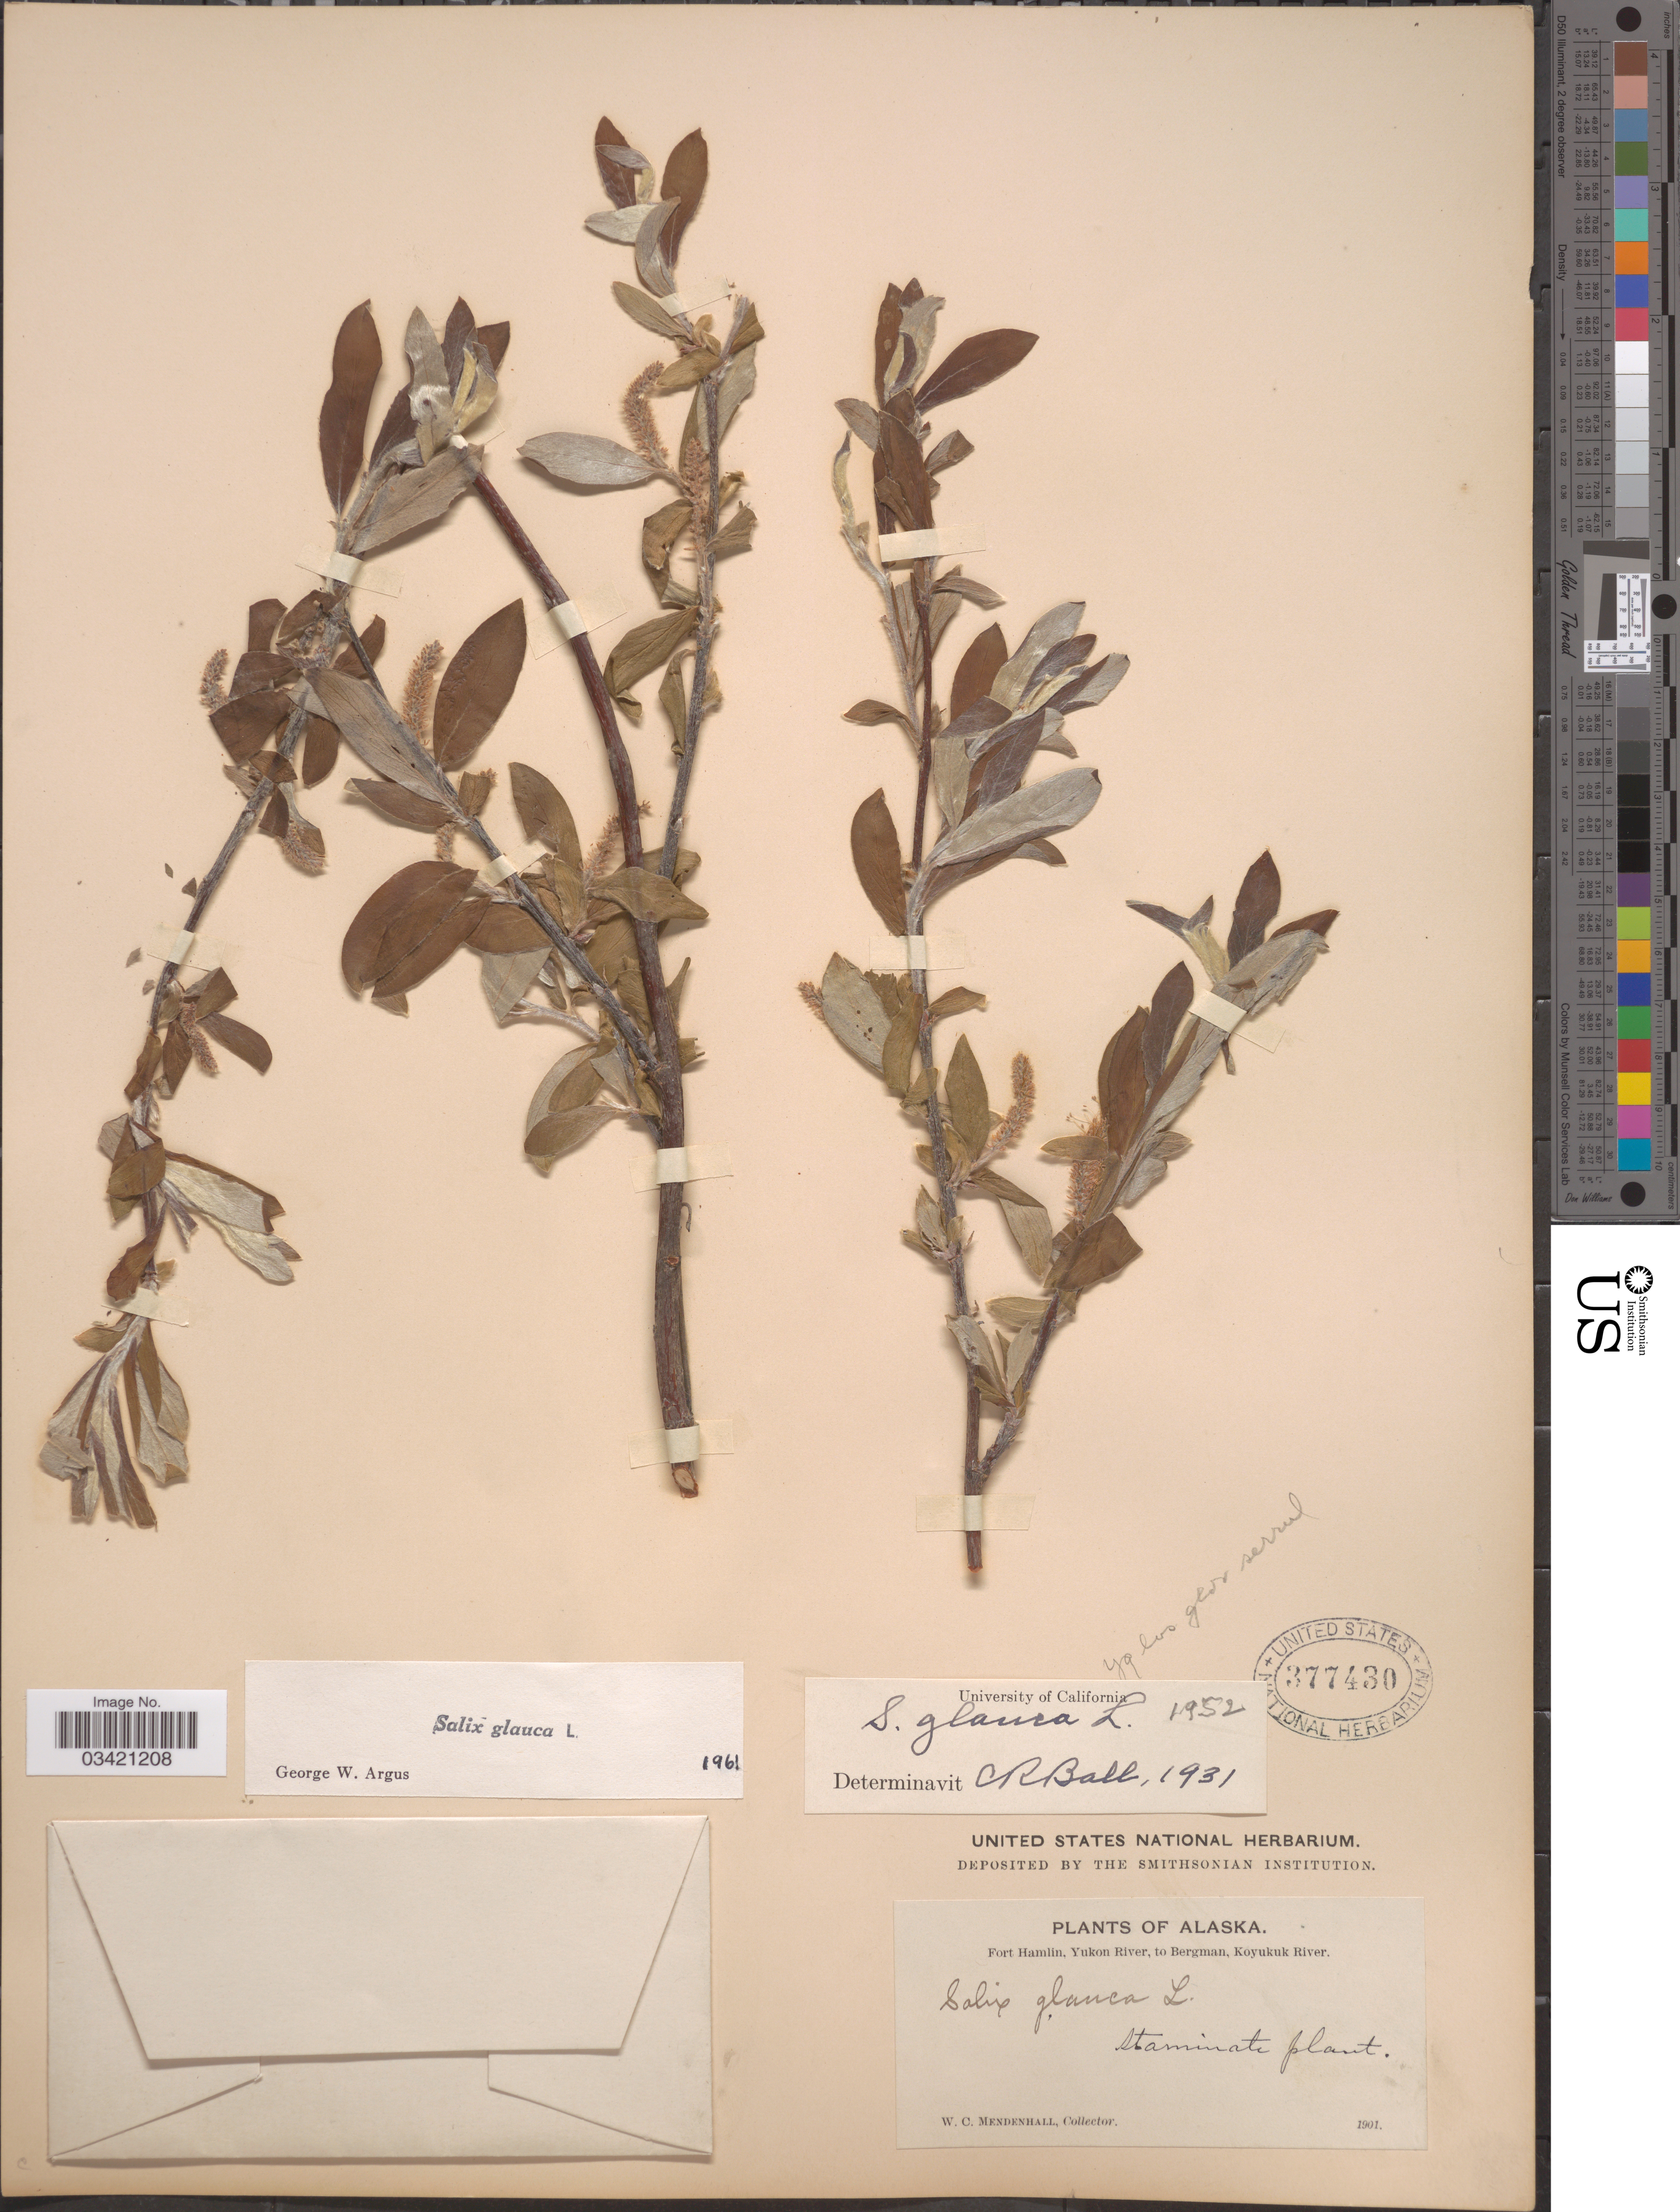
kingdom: Plantae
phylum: Tracheophyta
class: Magnoliopsida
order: Malpighiales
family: Salicaceae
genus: Salix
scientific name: Salix glauca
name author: L.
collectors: W. Mendenhall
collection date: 1901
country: United States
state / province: Alaska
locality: Fort Hamlin, Yukon River, to Bergman, Koyukuk River.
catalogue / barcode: US 377430